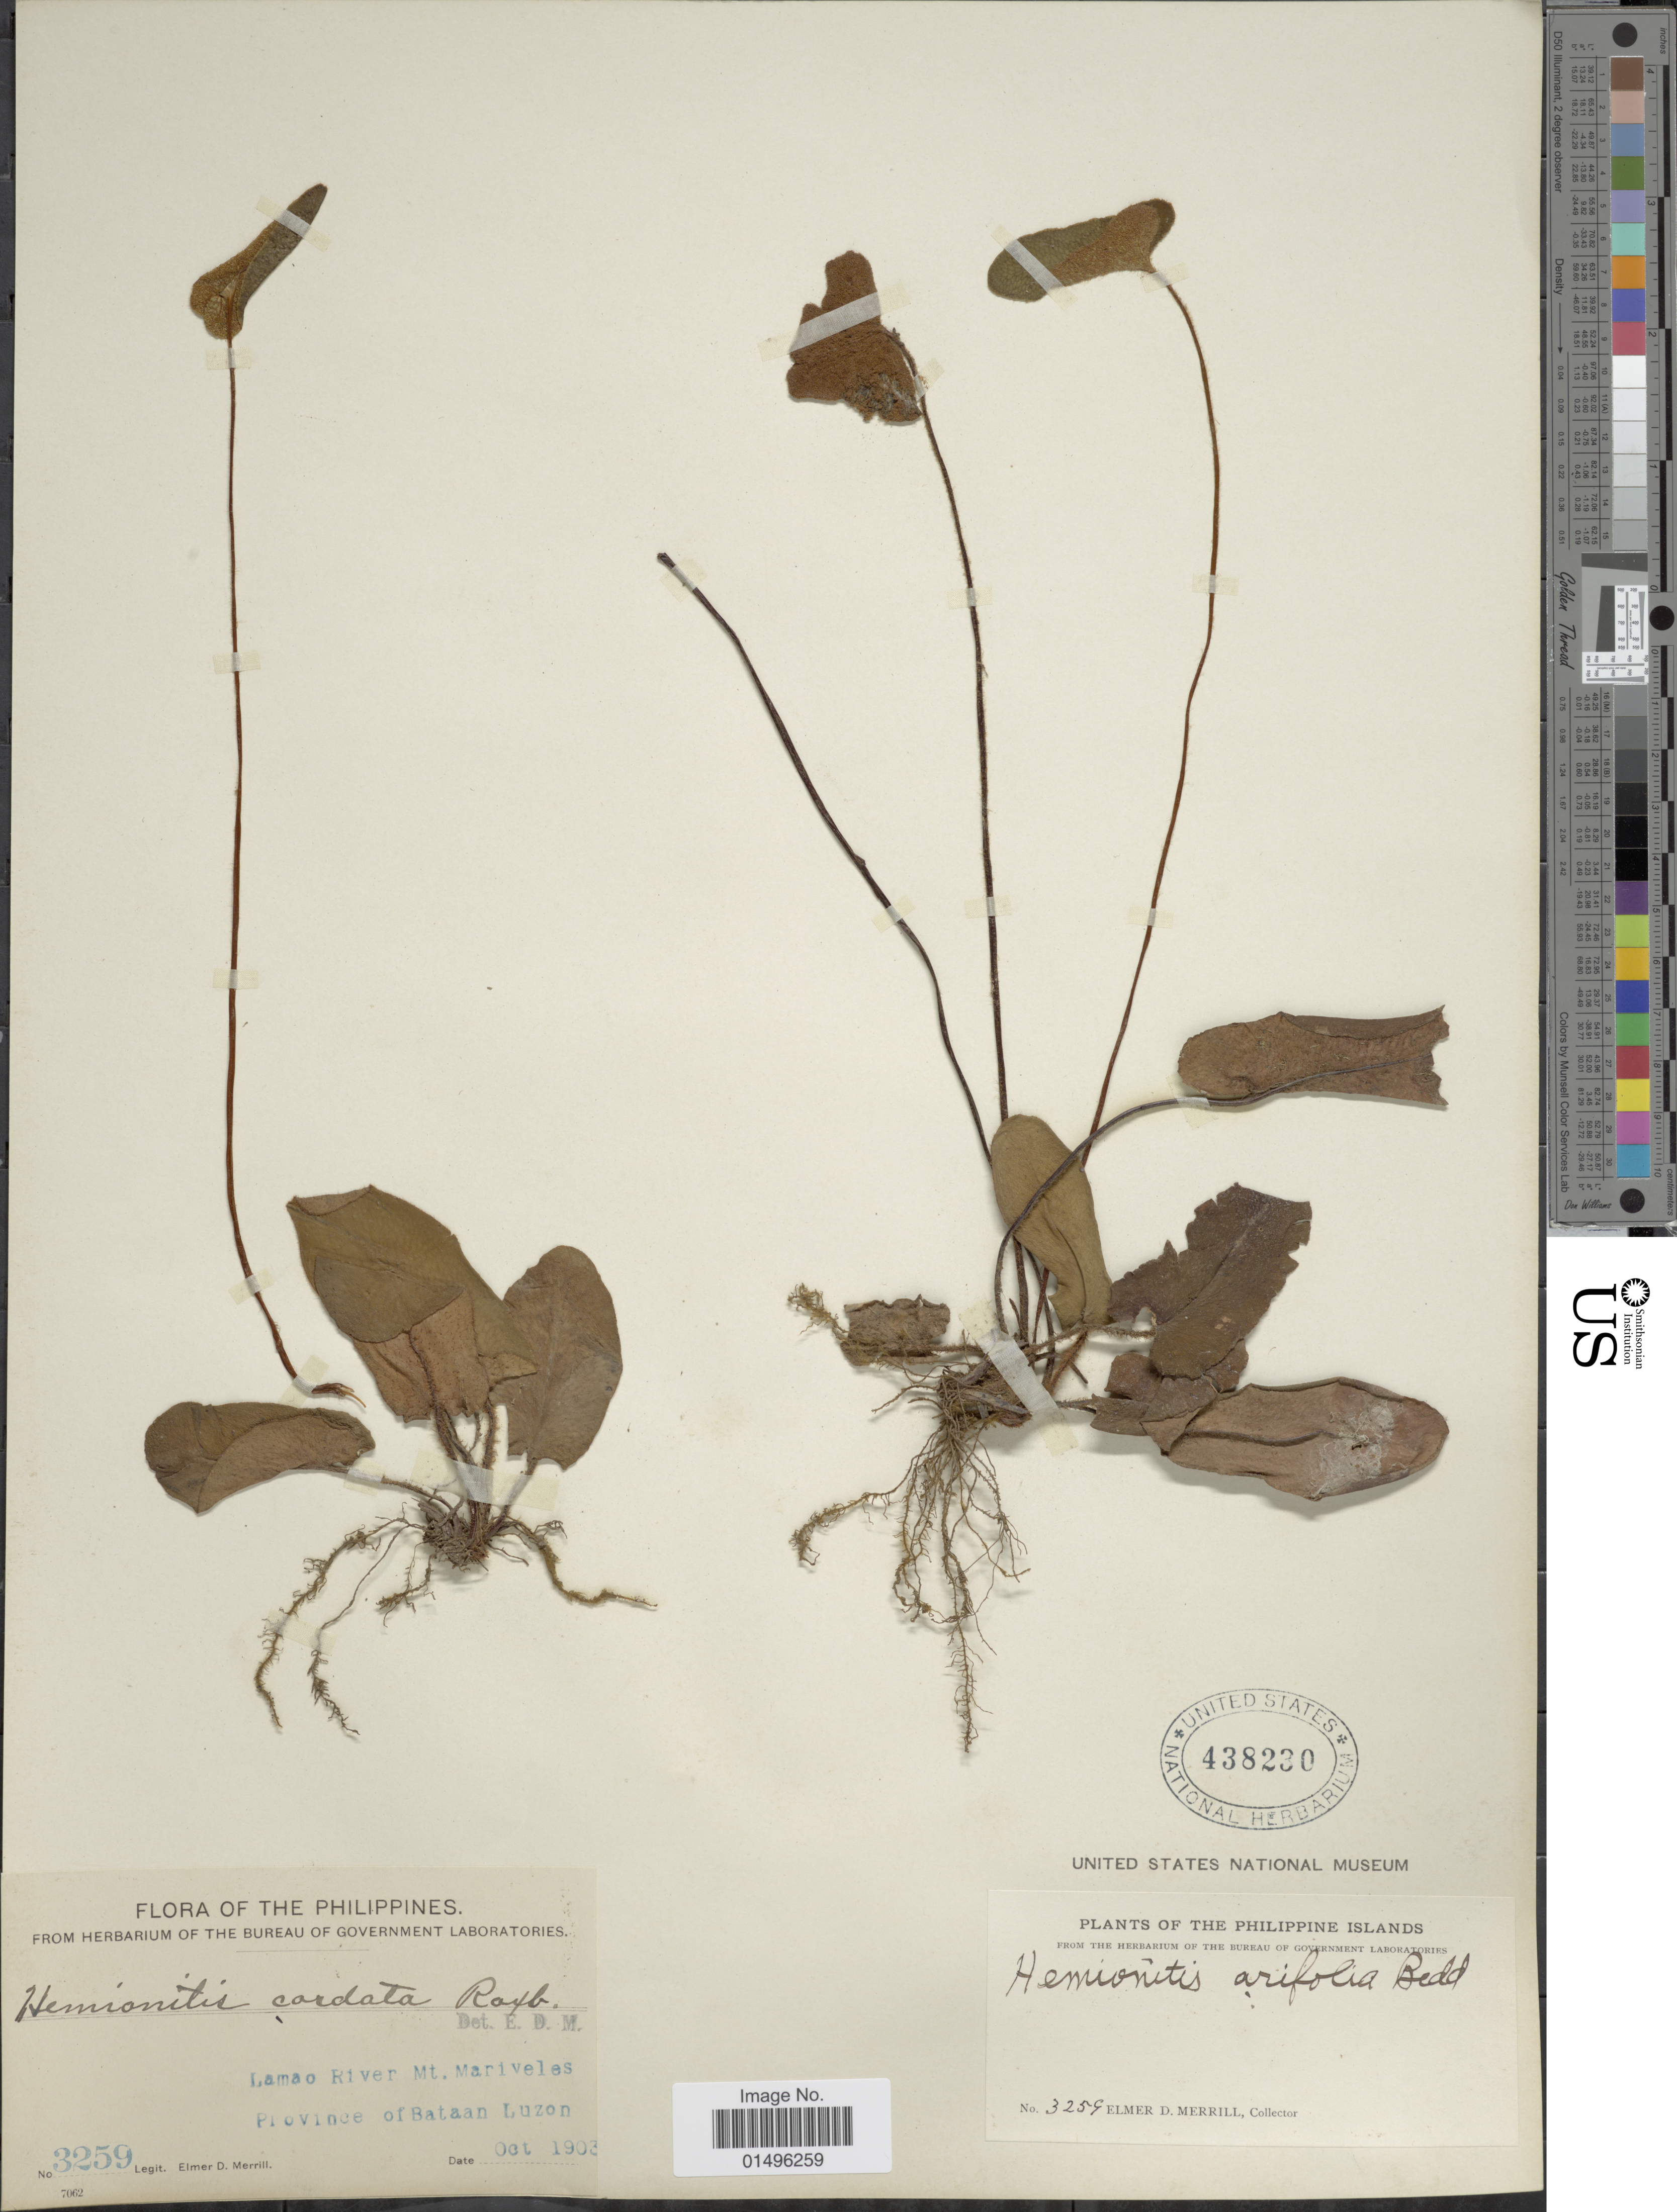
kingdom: Plantae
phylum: Tracheophyta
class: Polypodiopsida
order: Polypodiales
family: Pteridaceae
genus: Parahemionitis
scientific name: Parahemionitis cordata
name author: (Roxb. ex Hook. & Grev.) Fraser-Jenk.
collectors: E. D. Merrill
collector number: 3259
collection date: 1903-10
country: Philippines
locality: Philippine Islands, Lamao River, Mt. Marivelas, Province of Bataan Luzon.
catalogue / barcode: US 438230